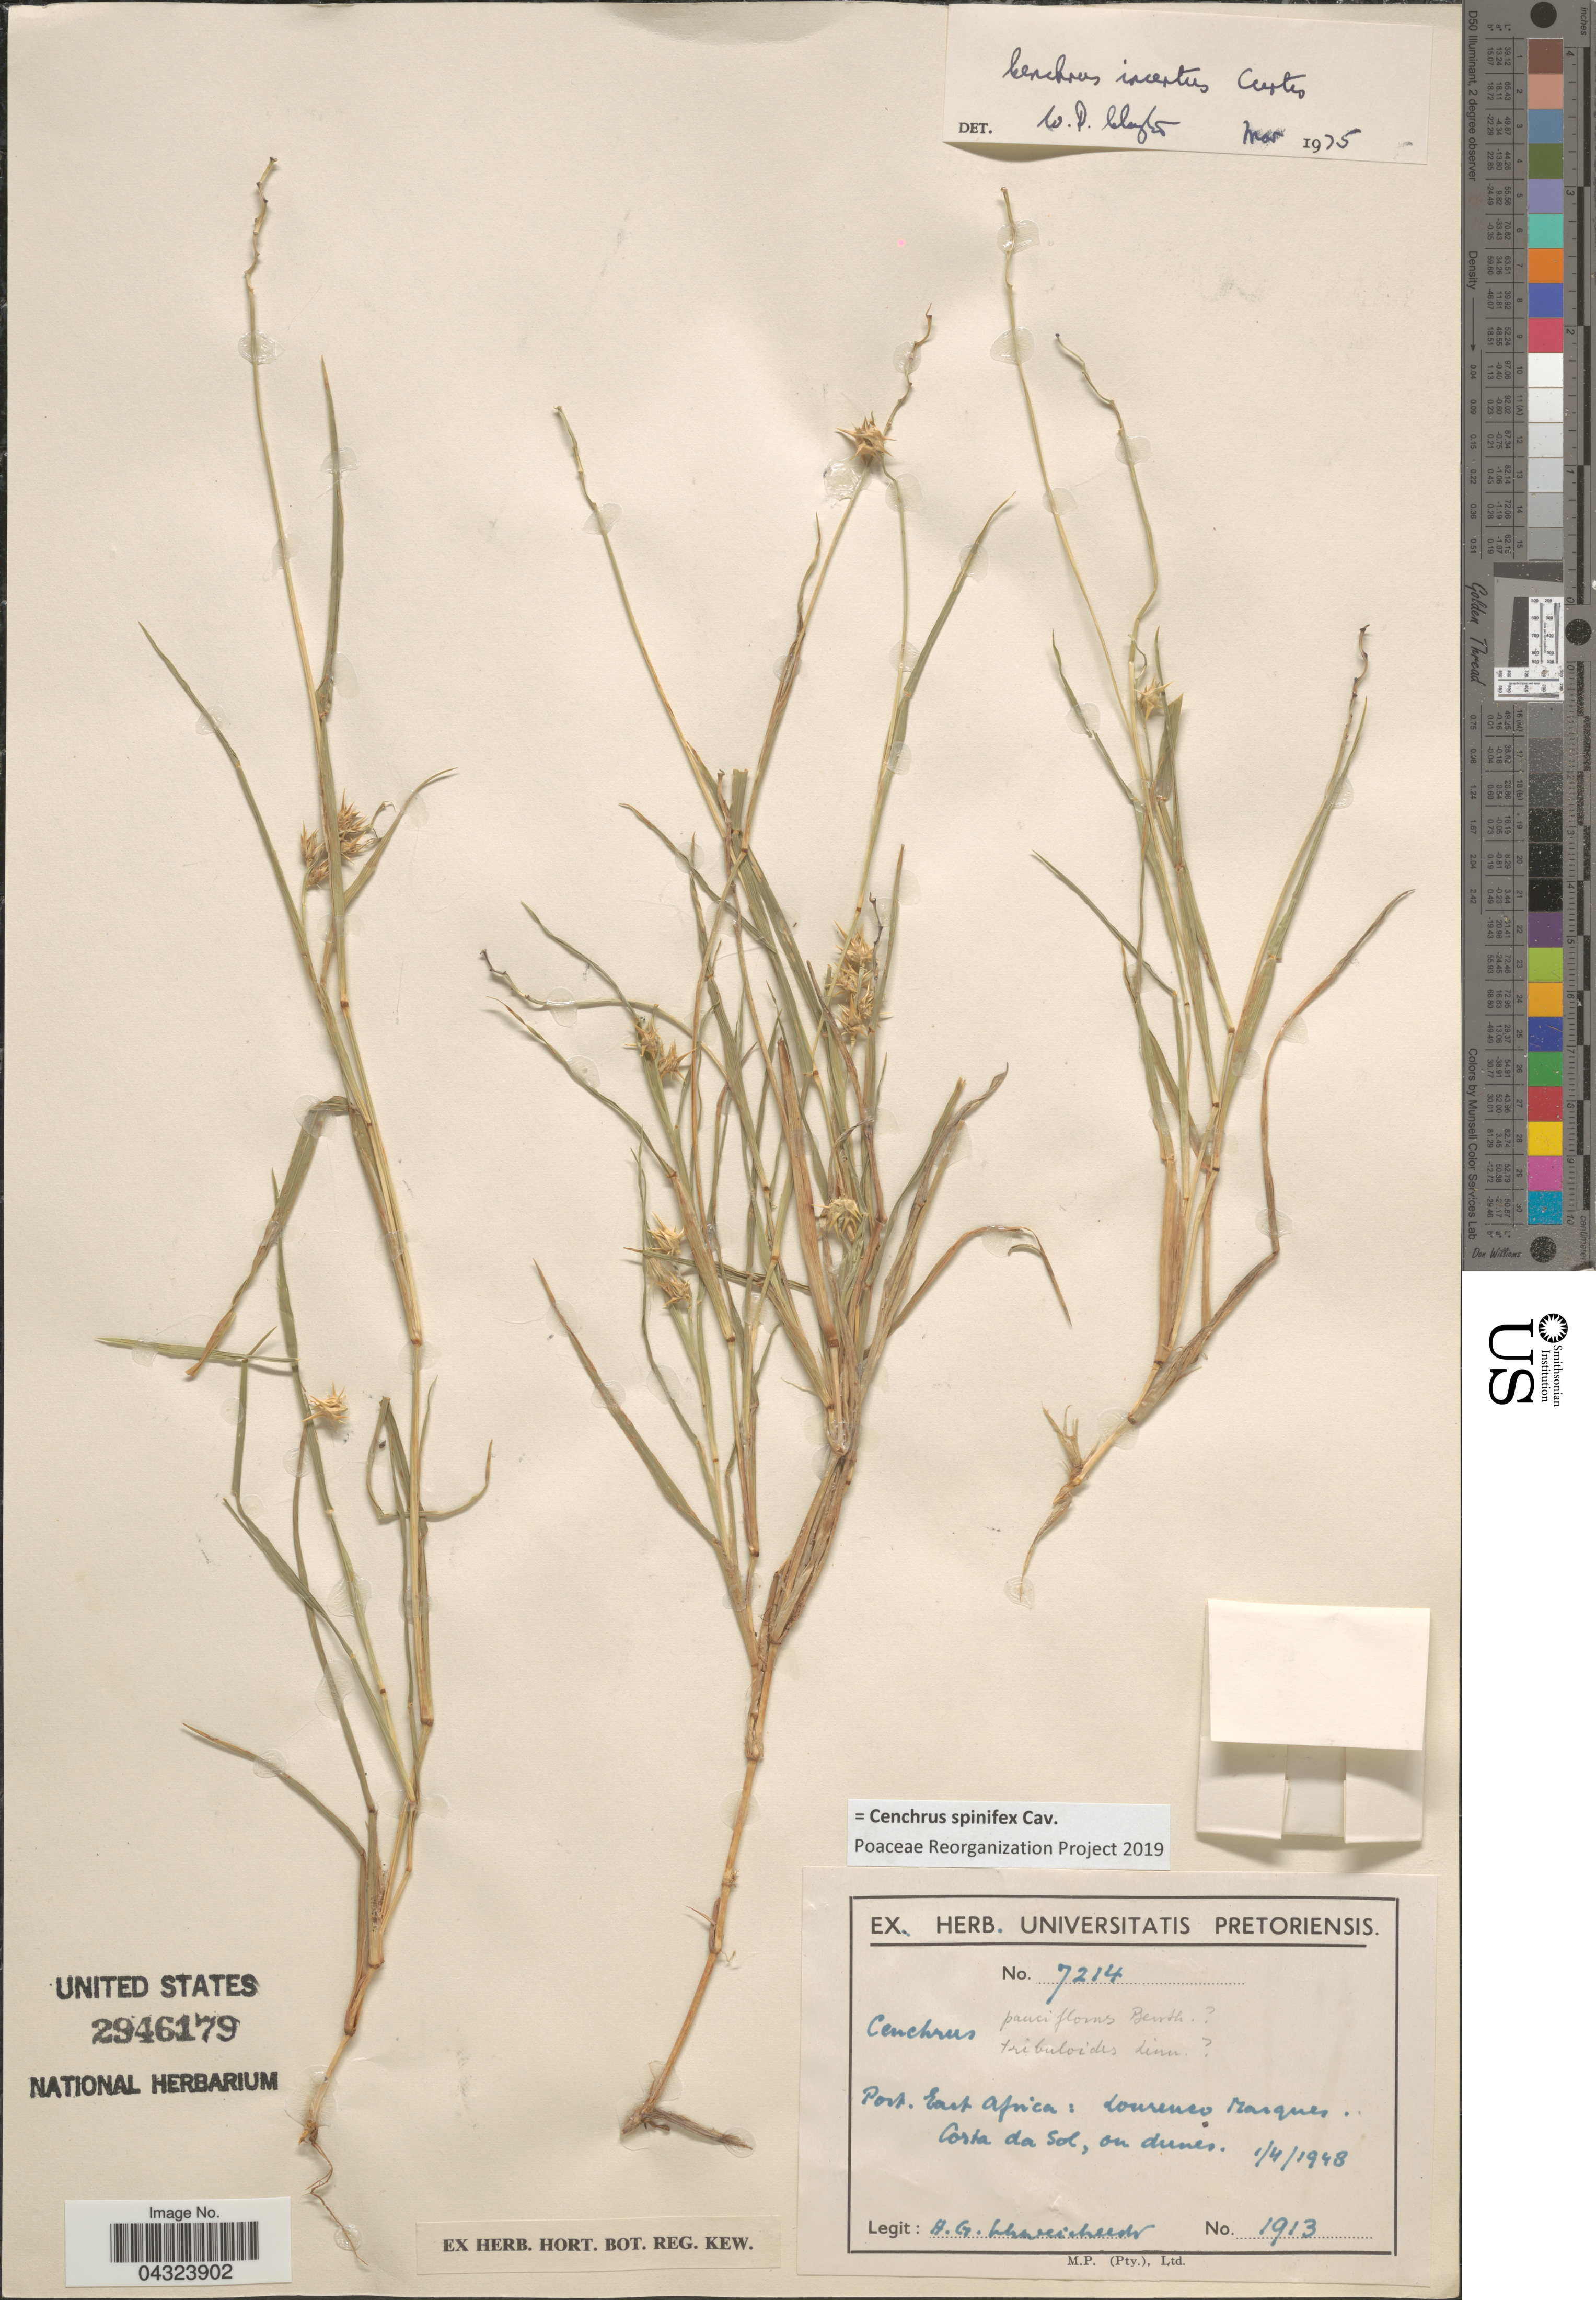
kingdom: Plantae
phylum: Tracheophyta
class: Liliopsida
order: Poales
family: Poaceae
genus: Cenchrus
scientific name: Cenchrus spinifex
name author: Cav.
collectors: H. Schweickerdt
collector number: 1913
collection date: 1948-04-01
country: Mozambique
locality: Port. East Africa: Lourenco Marques. Costa da Sol, on dunes.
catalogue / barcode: US 2946179